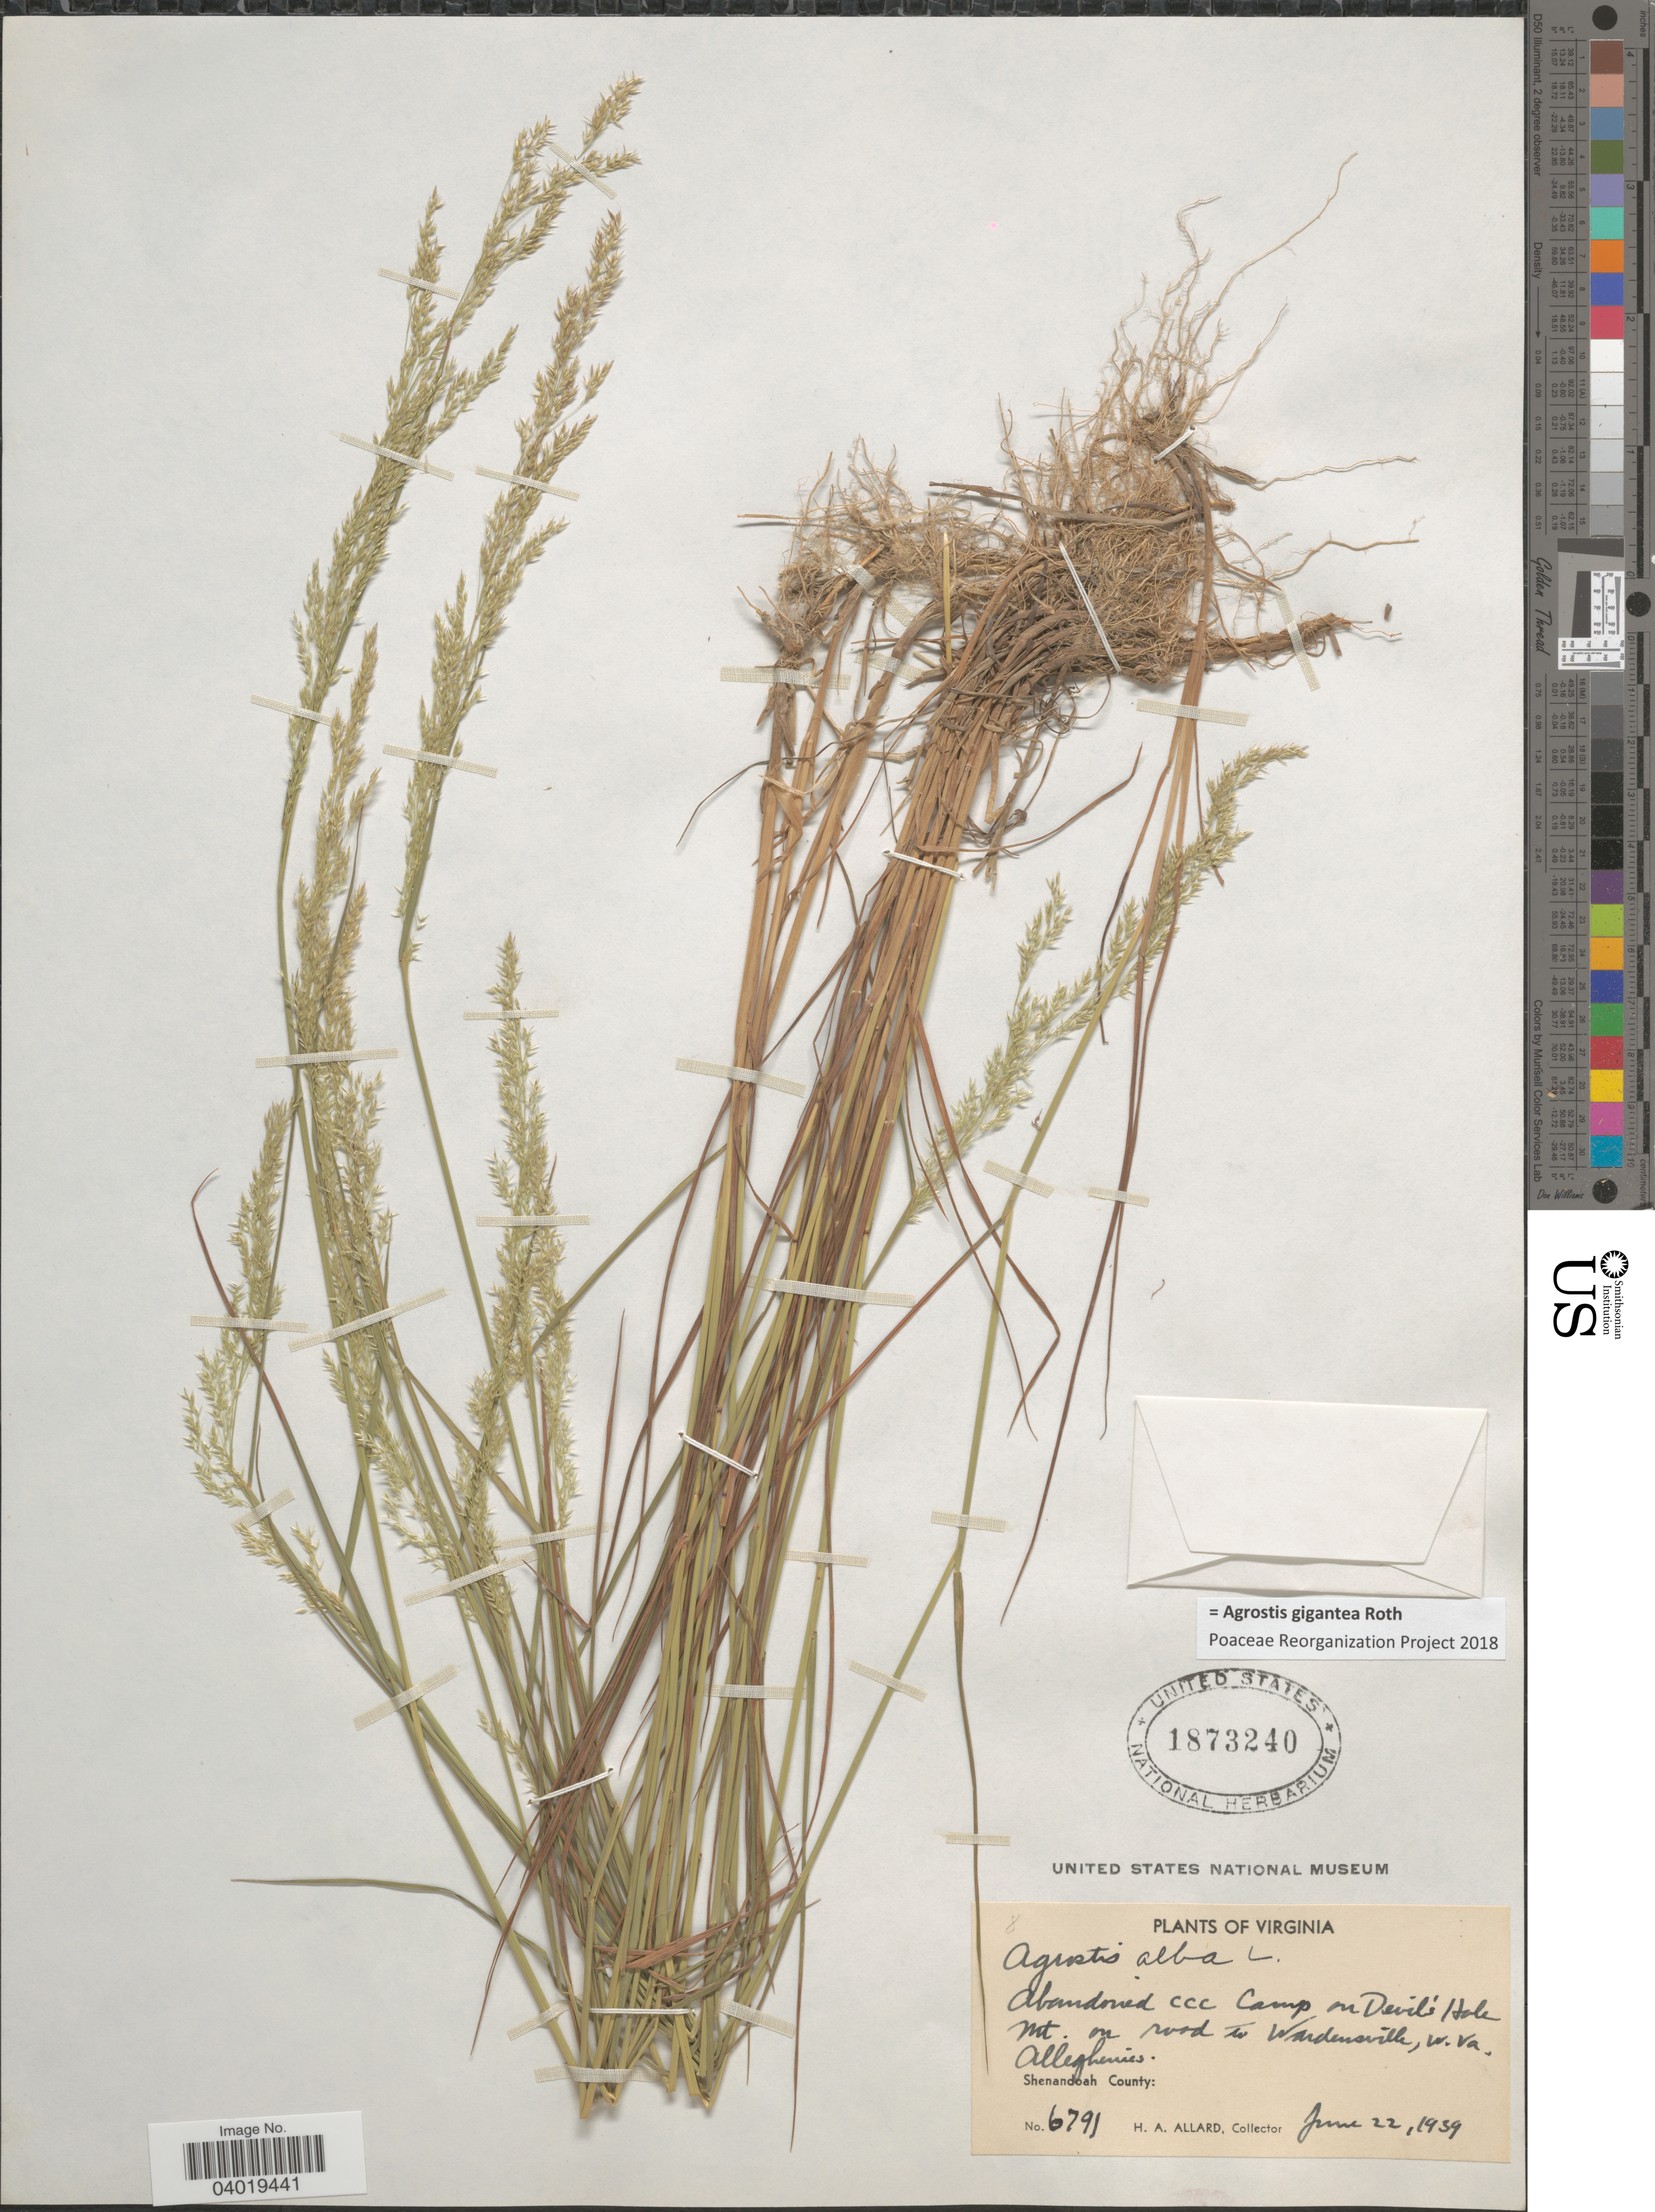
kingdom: Plantae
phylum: Tracheophyta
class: Liliopsida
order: Poales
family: Poaceae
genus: Agrostis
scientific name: Agrostis gigantea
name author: Roth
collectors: H. A. Allard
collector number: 6791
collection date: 1939-06-22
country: United States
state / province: Virginia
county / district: Shenandoah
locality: Abandoned CCC Camp on Devil's Hole Mt. on road to Wardensville, W. Va. Alleghenies. Shenandoah County.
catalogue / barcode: US 1873240